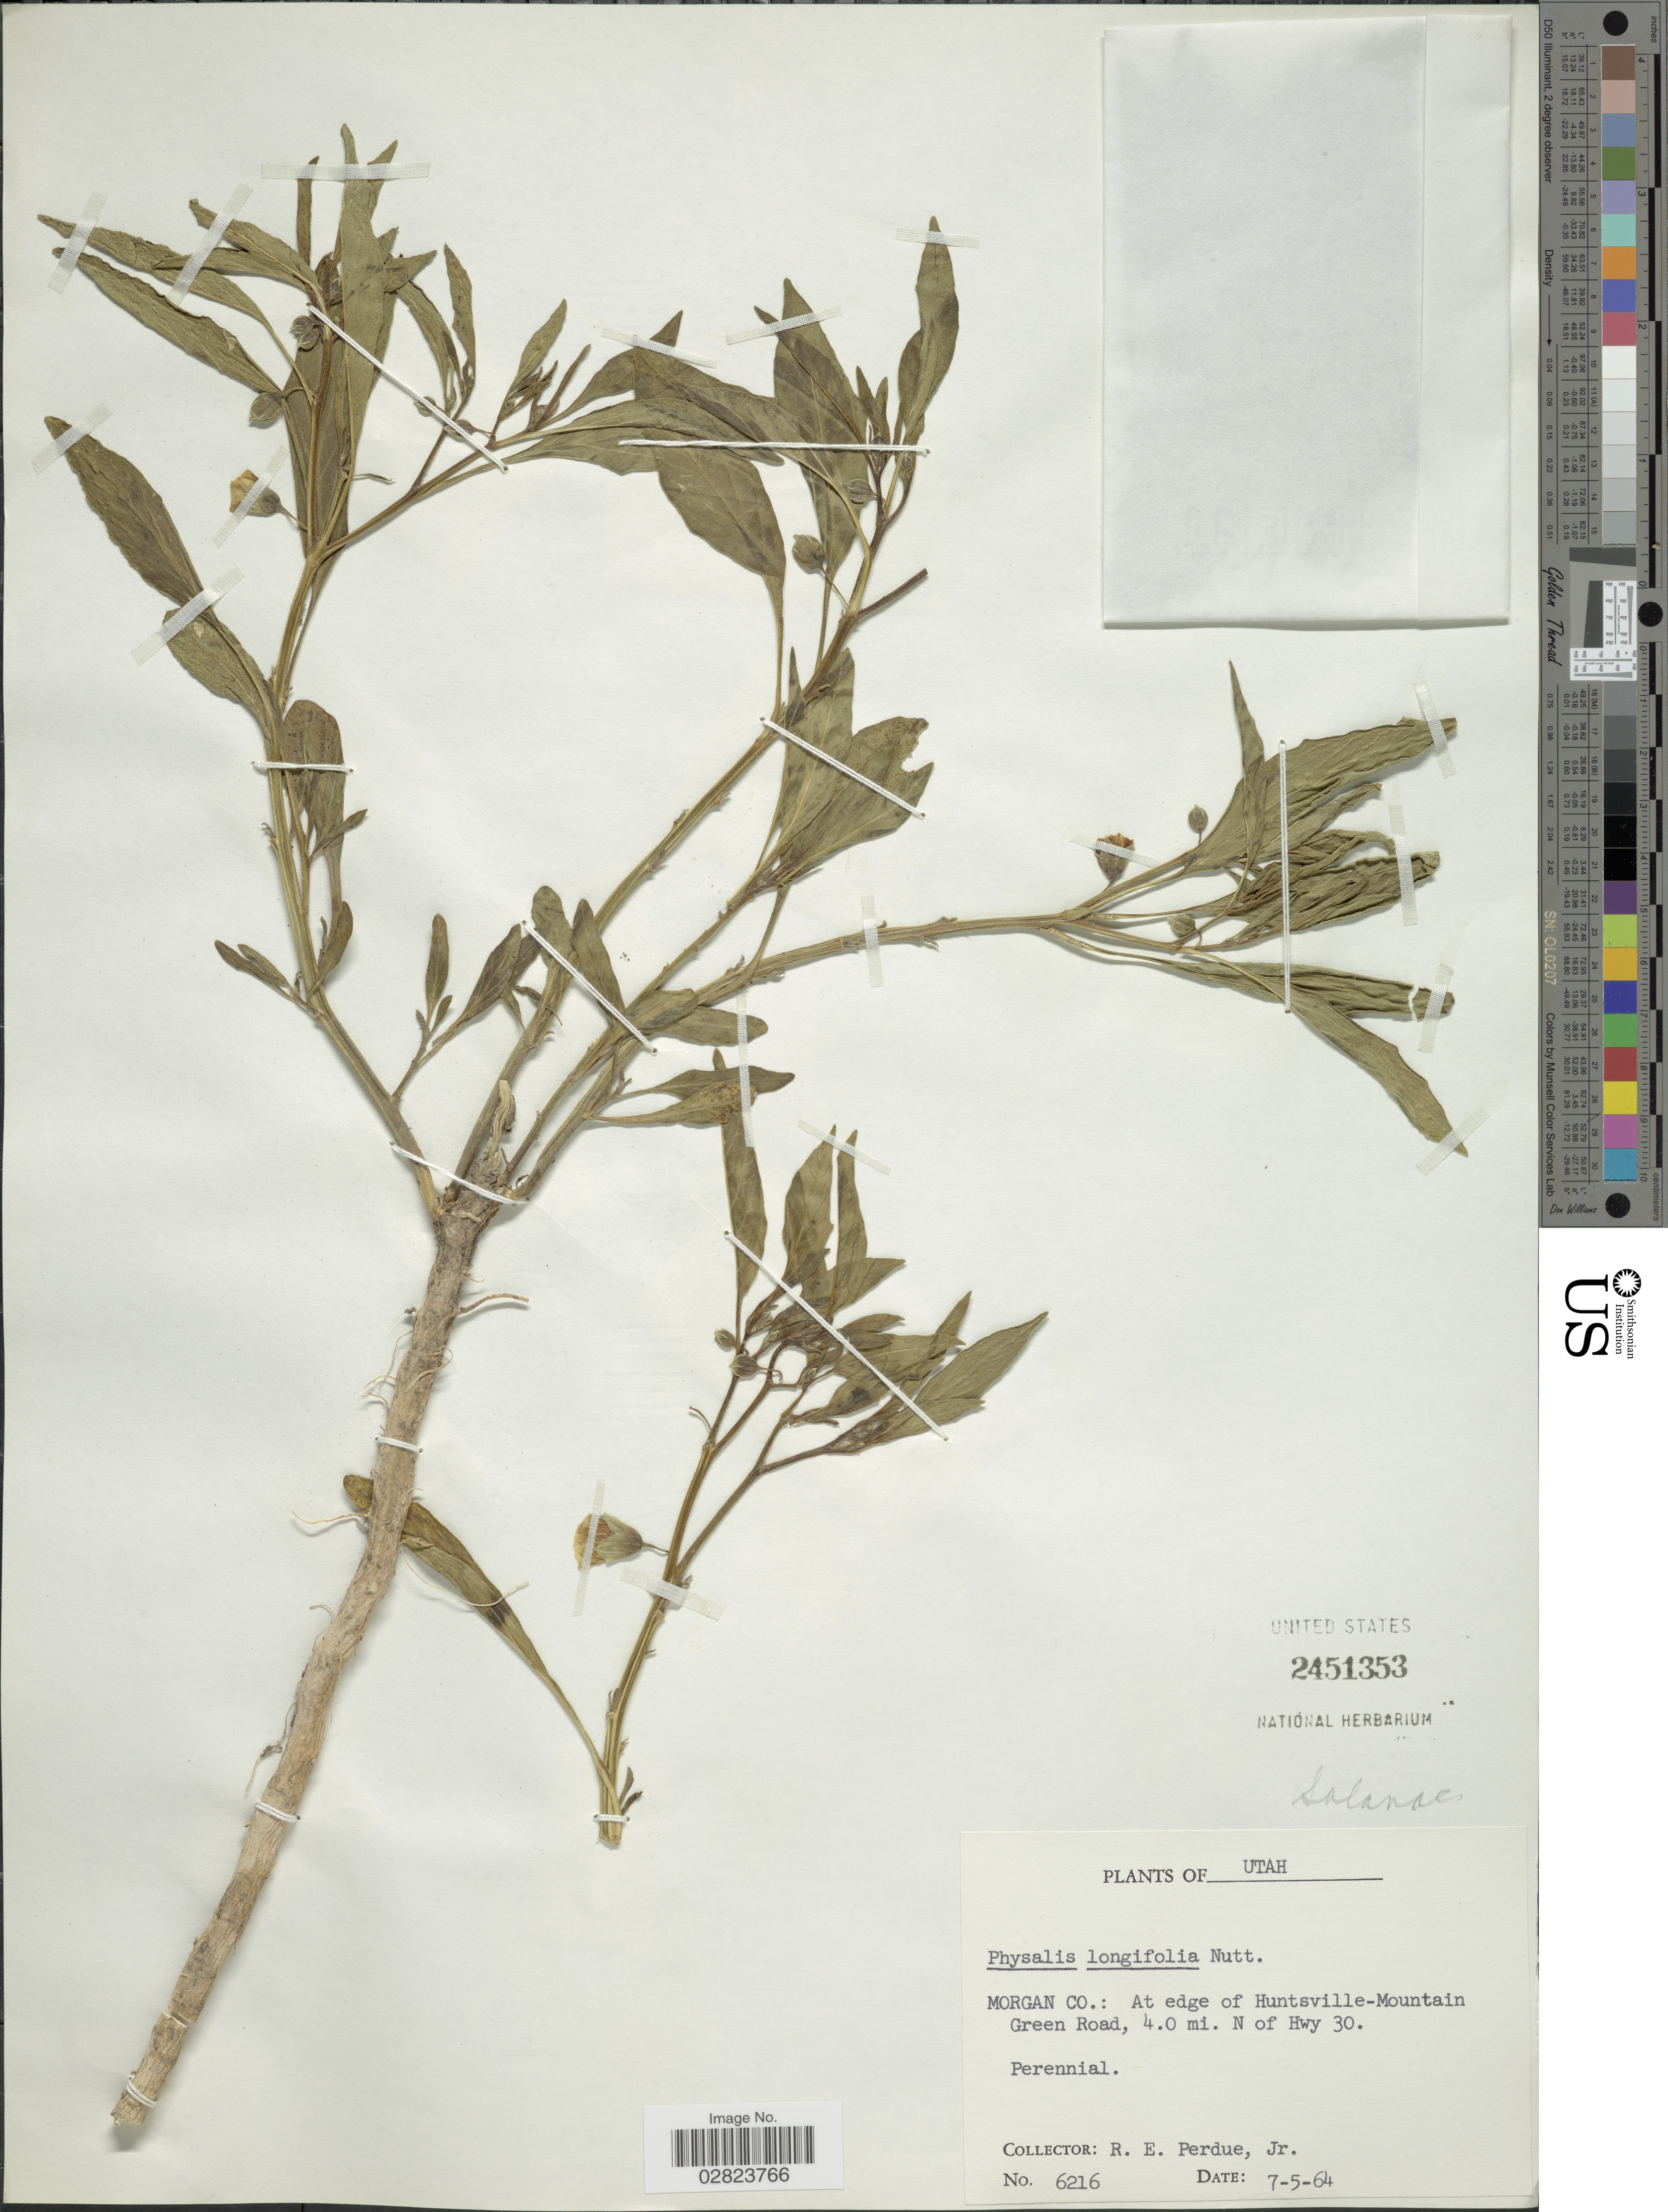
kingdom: Plantae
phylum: Tracheophyta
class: Magnoliopsida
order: Solanales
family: Solanaceae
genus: Physalis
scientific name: Physalis longifolia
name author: Nutt.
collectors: R. E. Perdue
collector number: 6216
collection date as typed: Transcribed d/m/y: 5/7/64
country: United States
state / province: Utah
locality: Morgan Co.: At edge of Huntsville-Mountain Green Road, 4.0 mi. N of Hwy 30.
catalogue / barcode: US 2451353